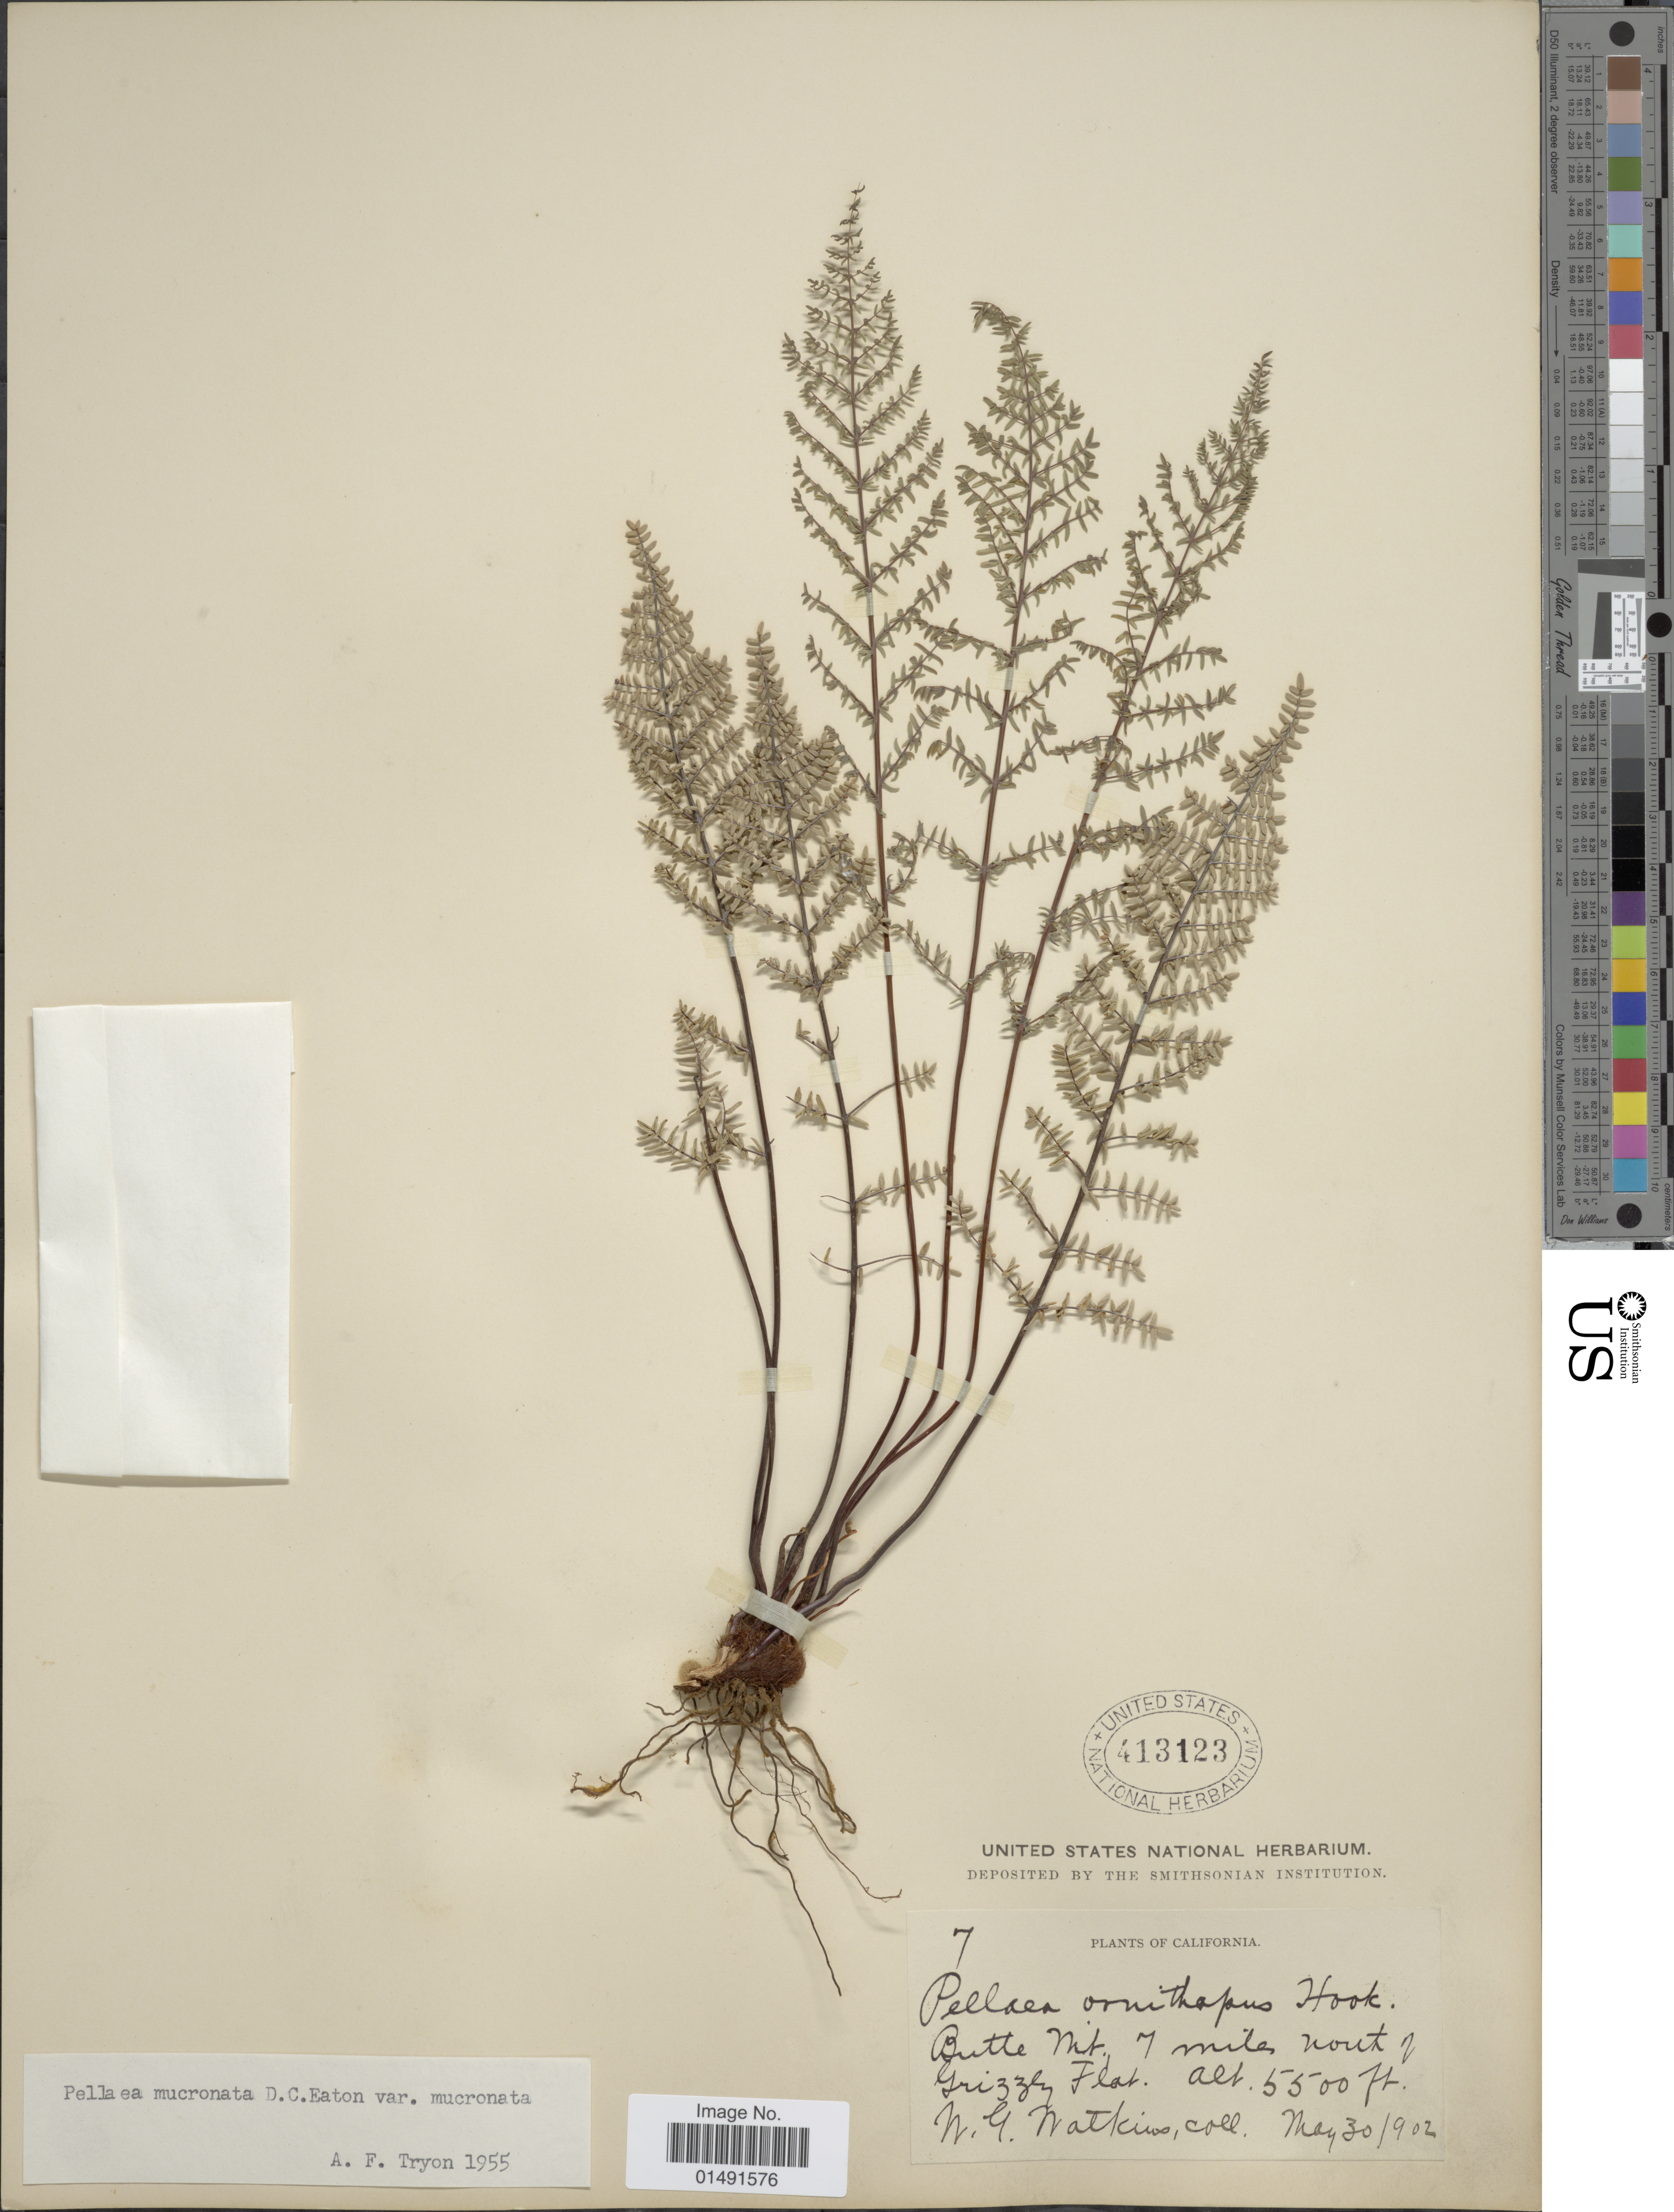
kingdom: Plantae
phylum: Tracheophyta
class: Polypodiopsida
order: Polypodiales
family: Pteridaceae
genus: Pellaea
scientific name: Pellaea mucronata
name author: (D.C. Eaton) D.C. Eaton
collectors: W. Watkins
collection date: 1902-05-30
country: United States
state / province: California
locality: Butte Mt., 7 miles mouth of Grizzly Flat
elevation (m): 1676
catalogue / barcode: US 413123